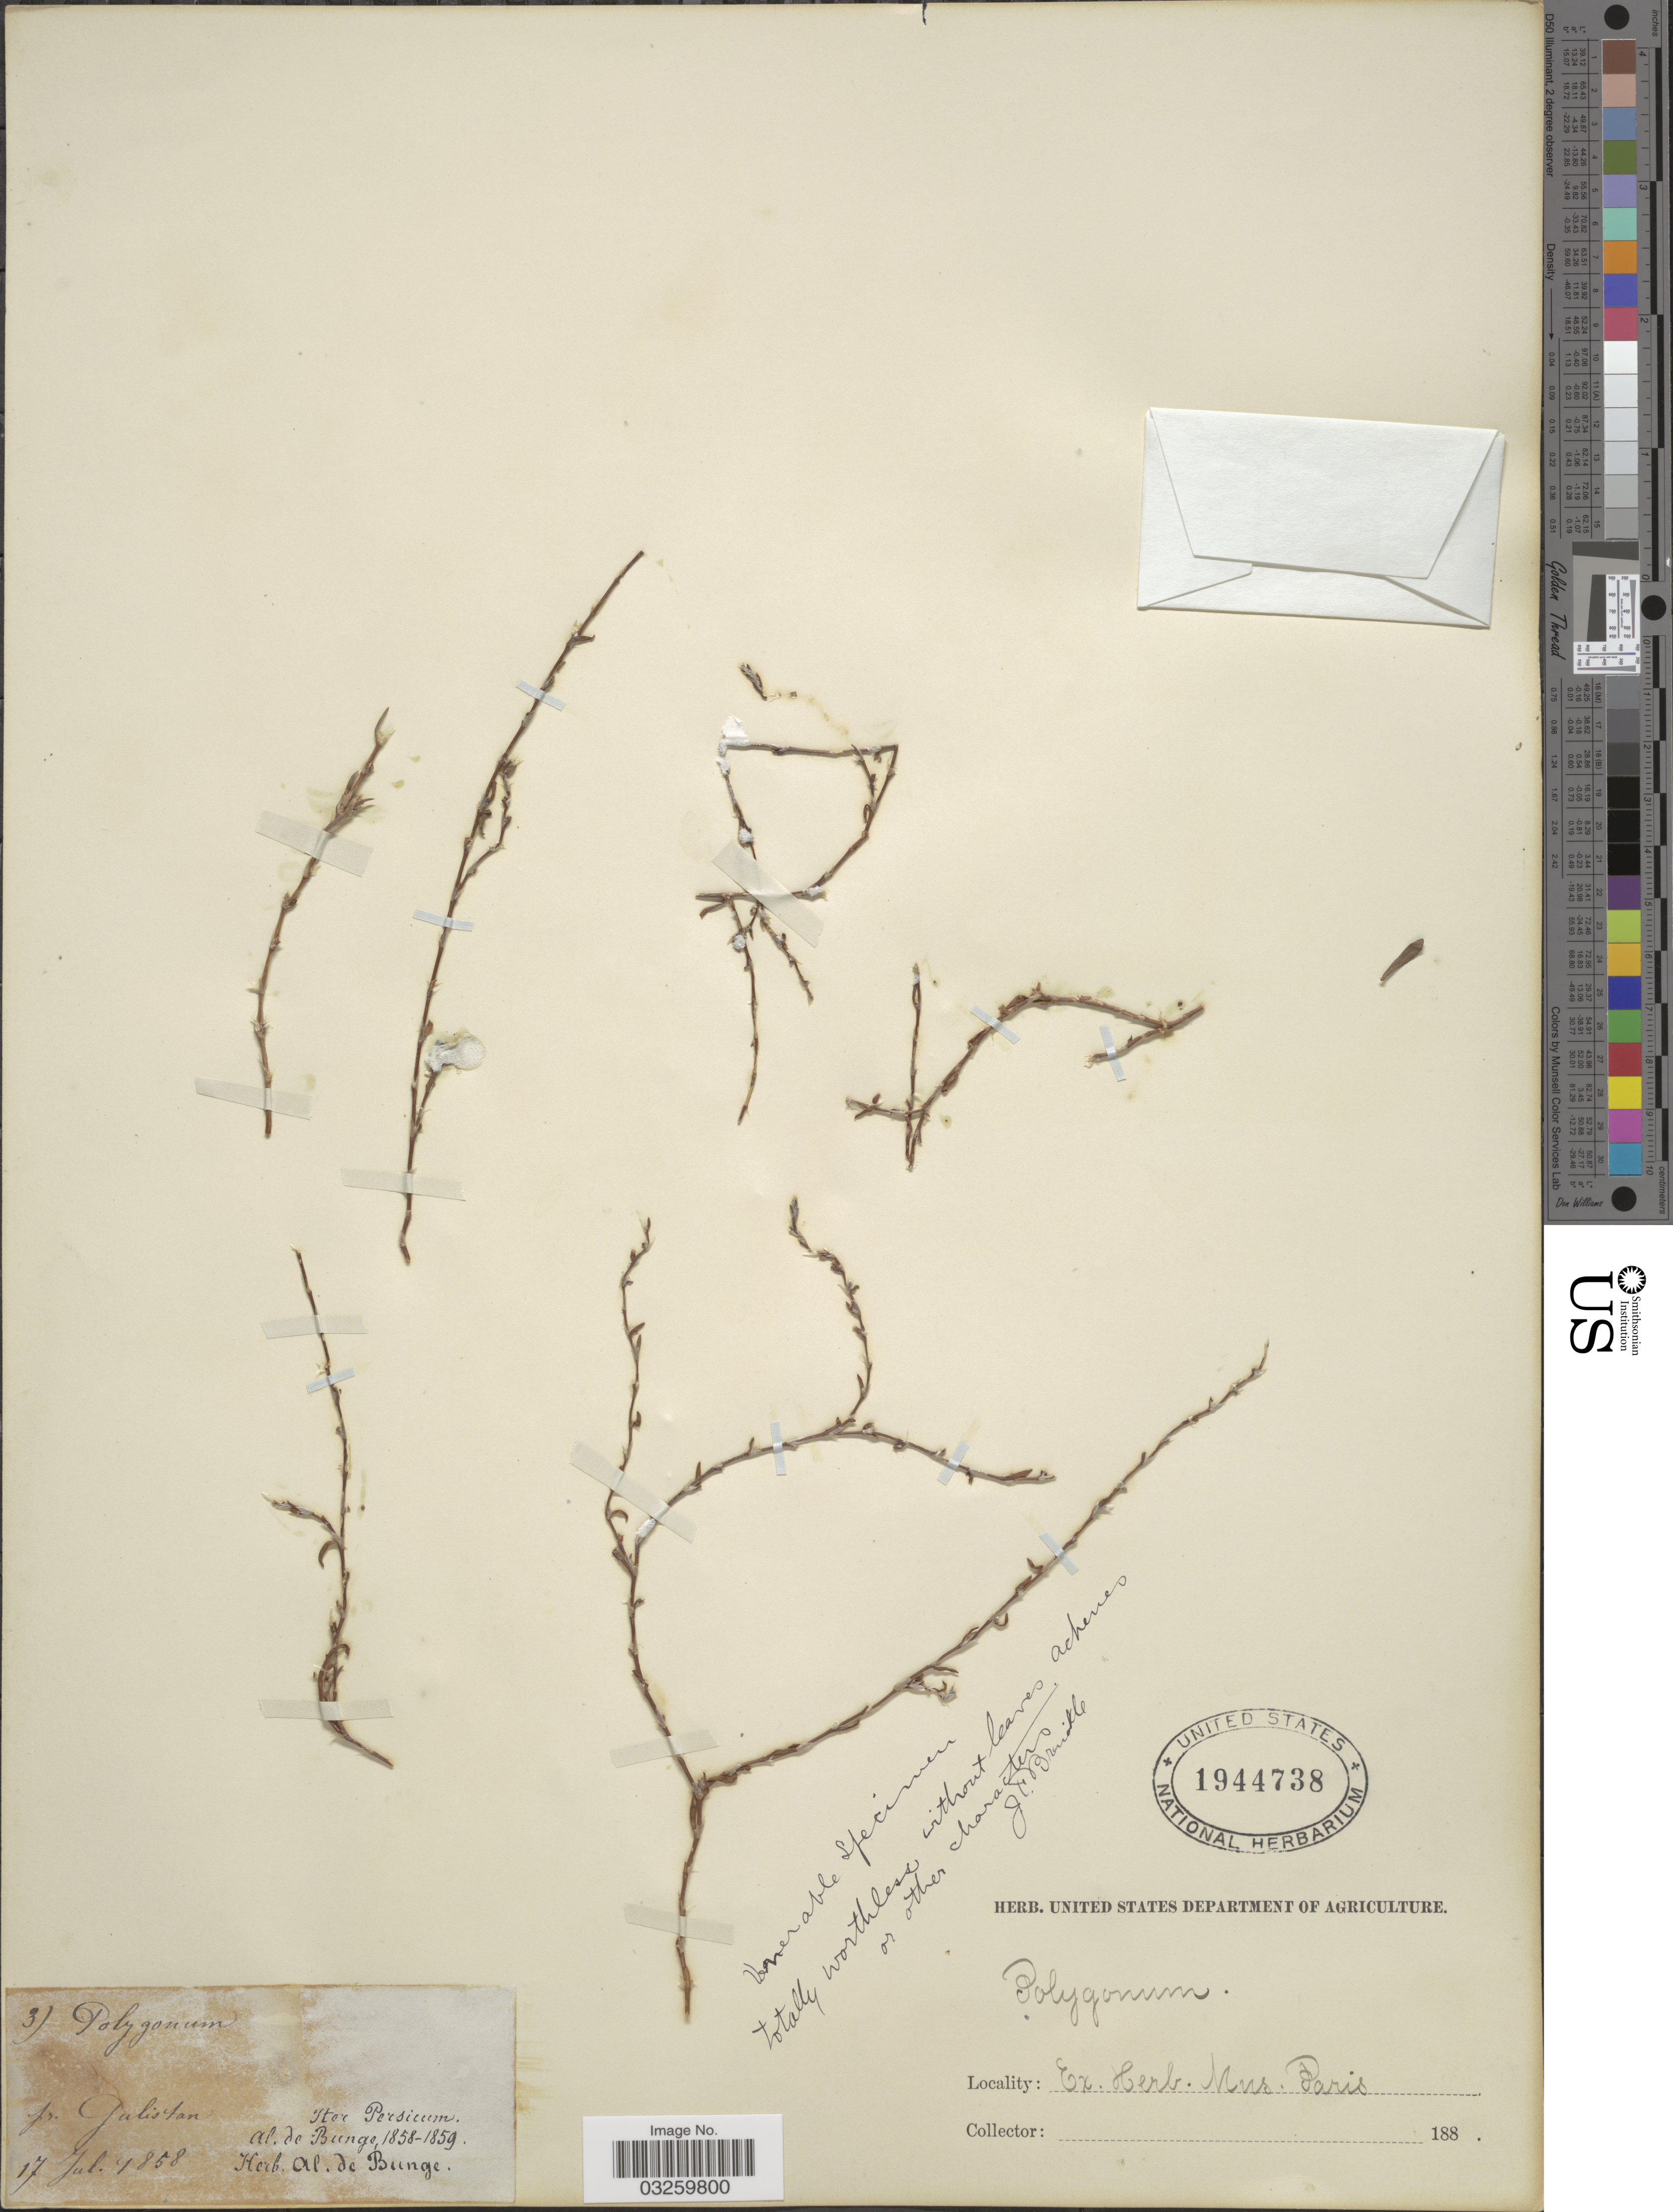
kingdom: Plantae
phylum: Tracheophyta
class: Magnoliopsida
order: Caryophyllales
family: Polygonaceae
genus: Polygonum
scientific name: Polygonum sp.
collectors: A. de Bunge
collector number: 3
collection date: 1858-07-17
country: Iran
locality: Pr. Gulistan. Iter Persicum.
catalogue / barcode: US 1944738